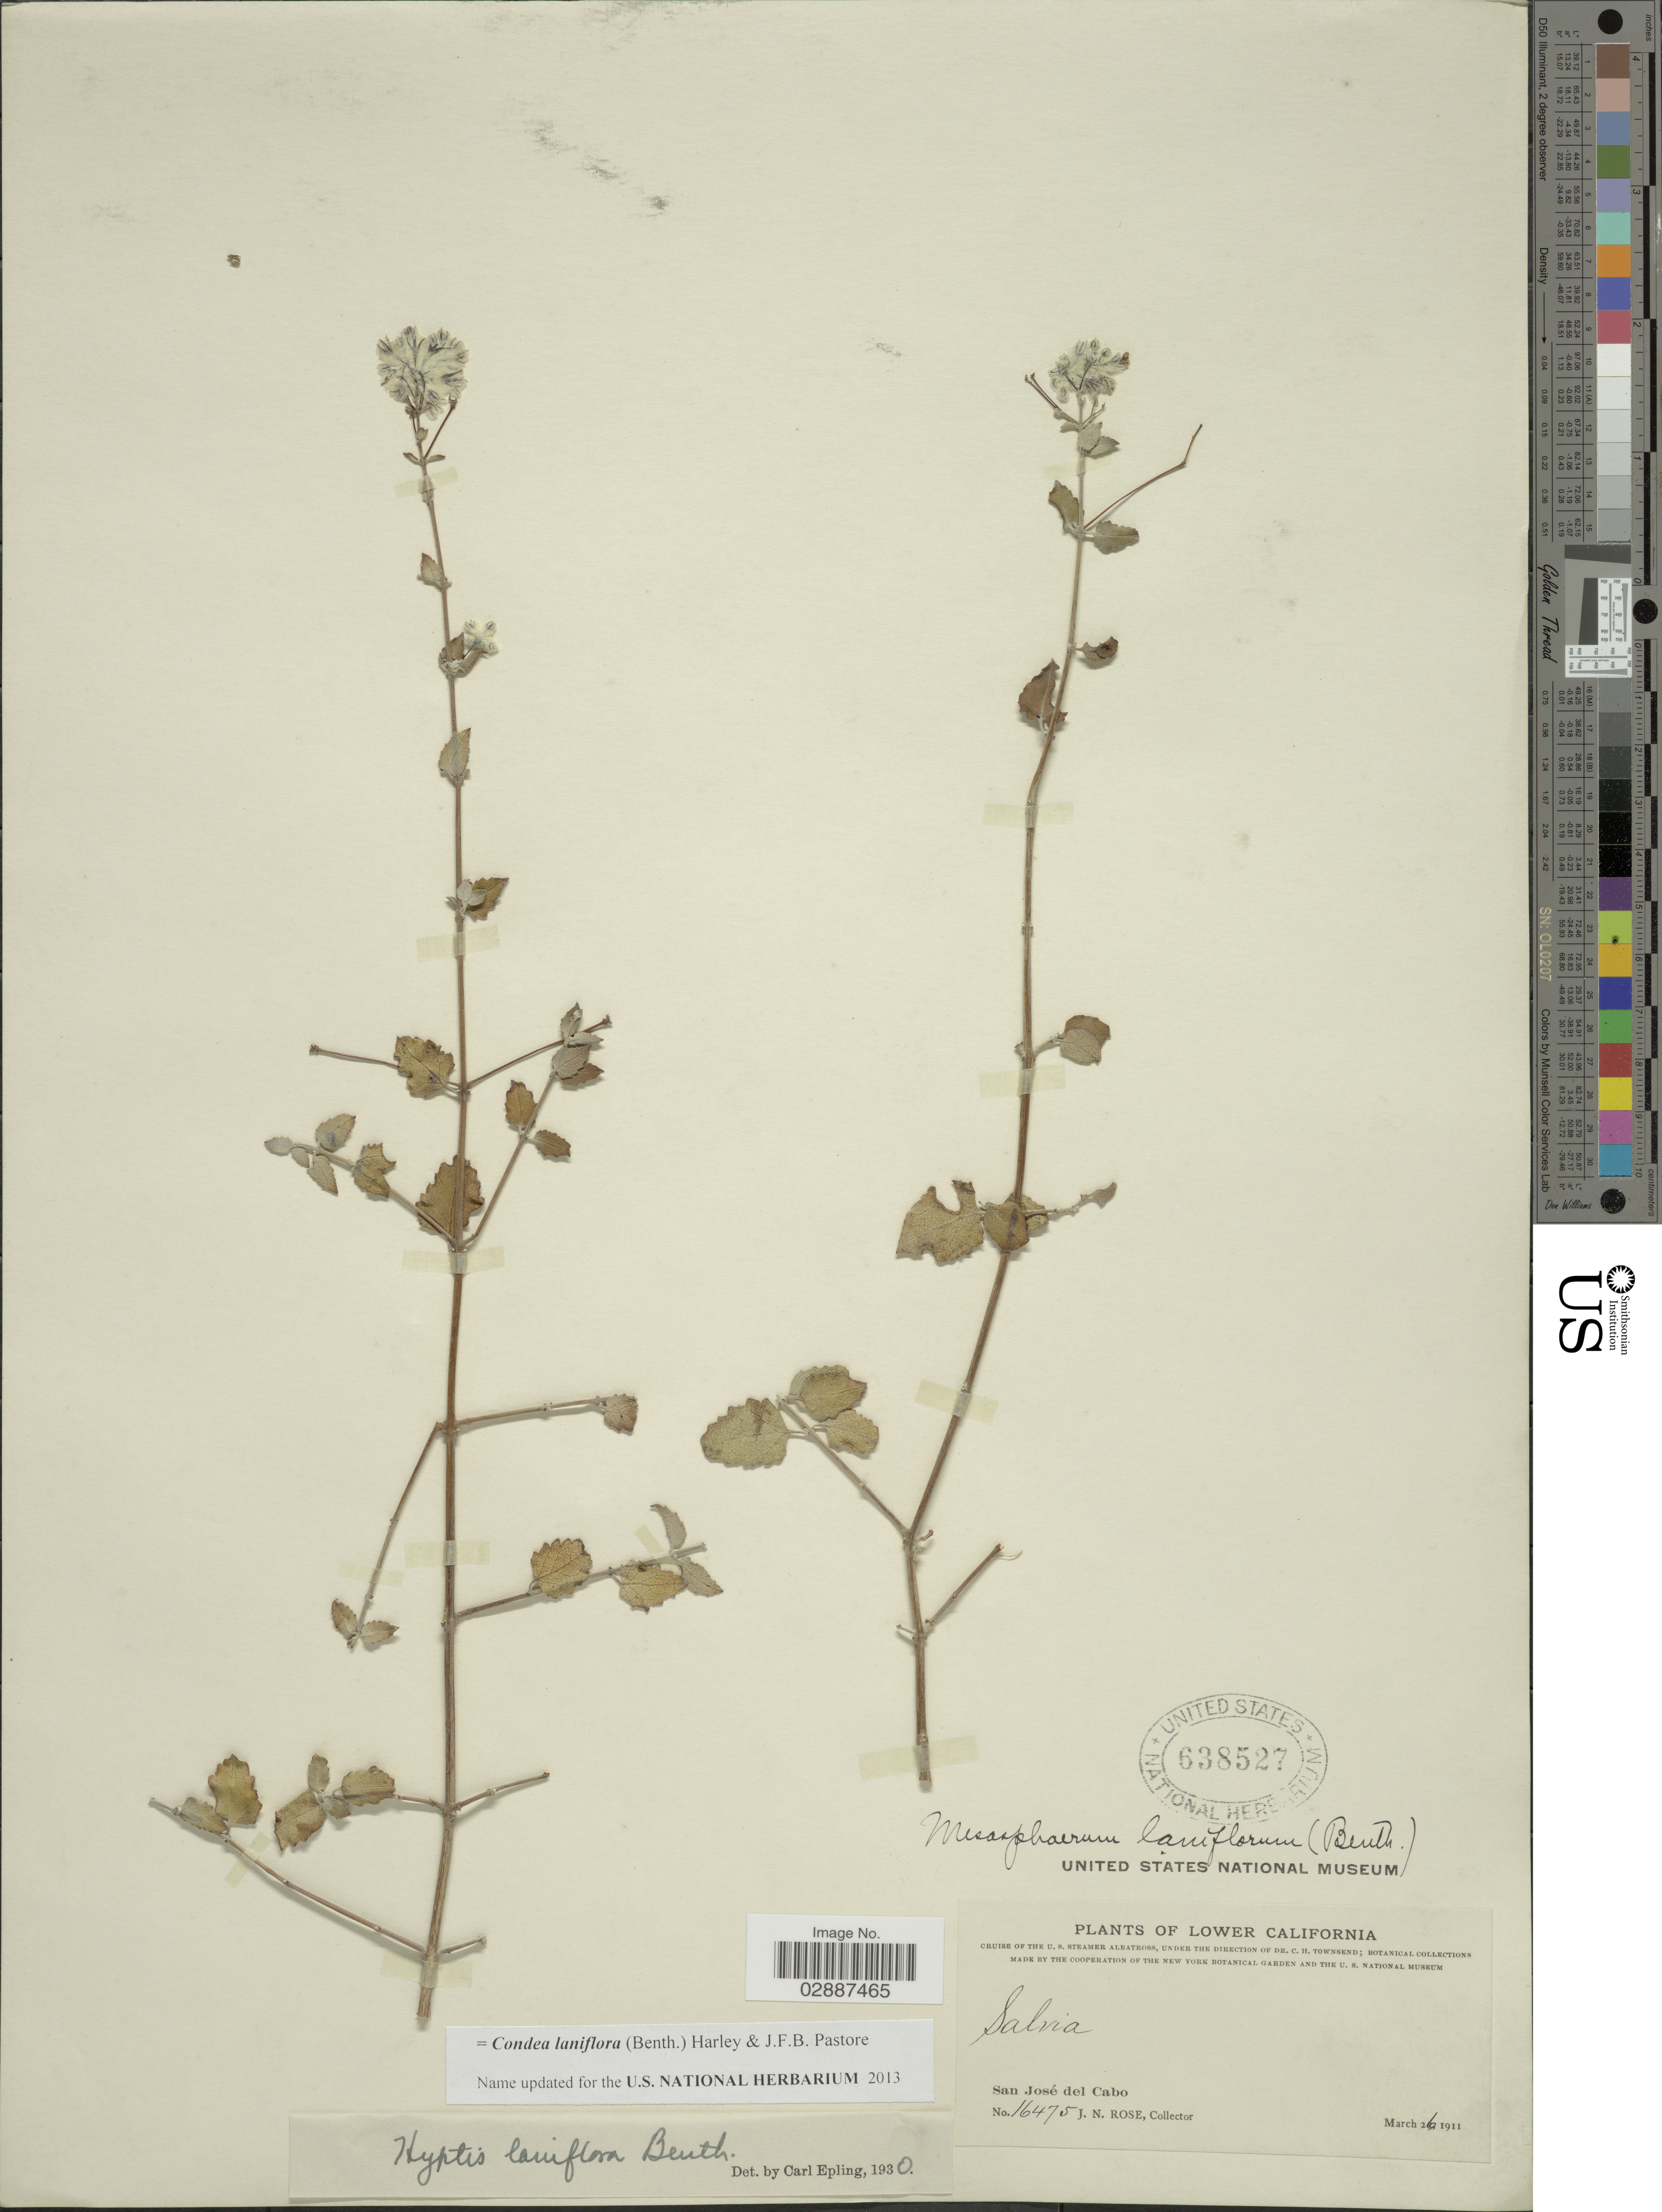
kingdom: Plantae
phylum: Tracheophyta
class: Magnoliopsida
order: Lamiales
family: Lamiaceae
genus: Condea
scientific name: Condea laniflora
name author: (Benth.) Harley & J.F.B. Pastore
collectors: J. N. Rose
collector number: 16475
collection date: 1911-03-26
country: Mexico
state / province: Baja California Sur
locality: Lower California. San José del Cabo.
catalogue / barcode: US 638527